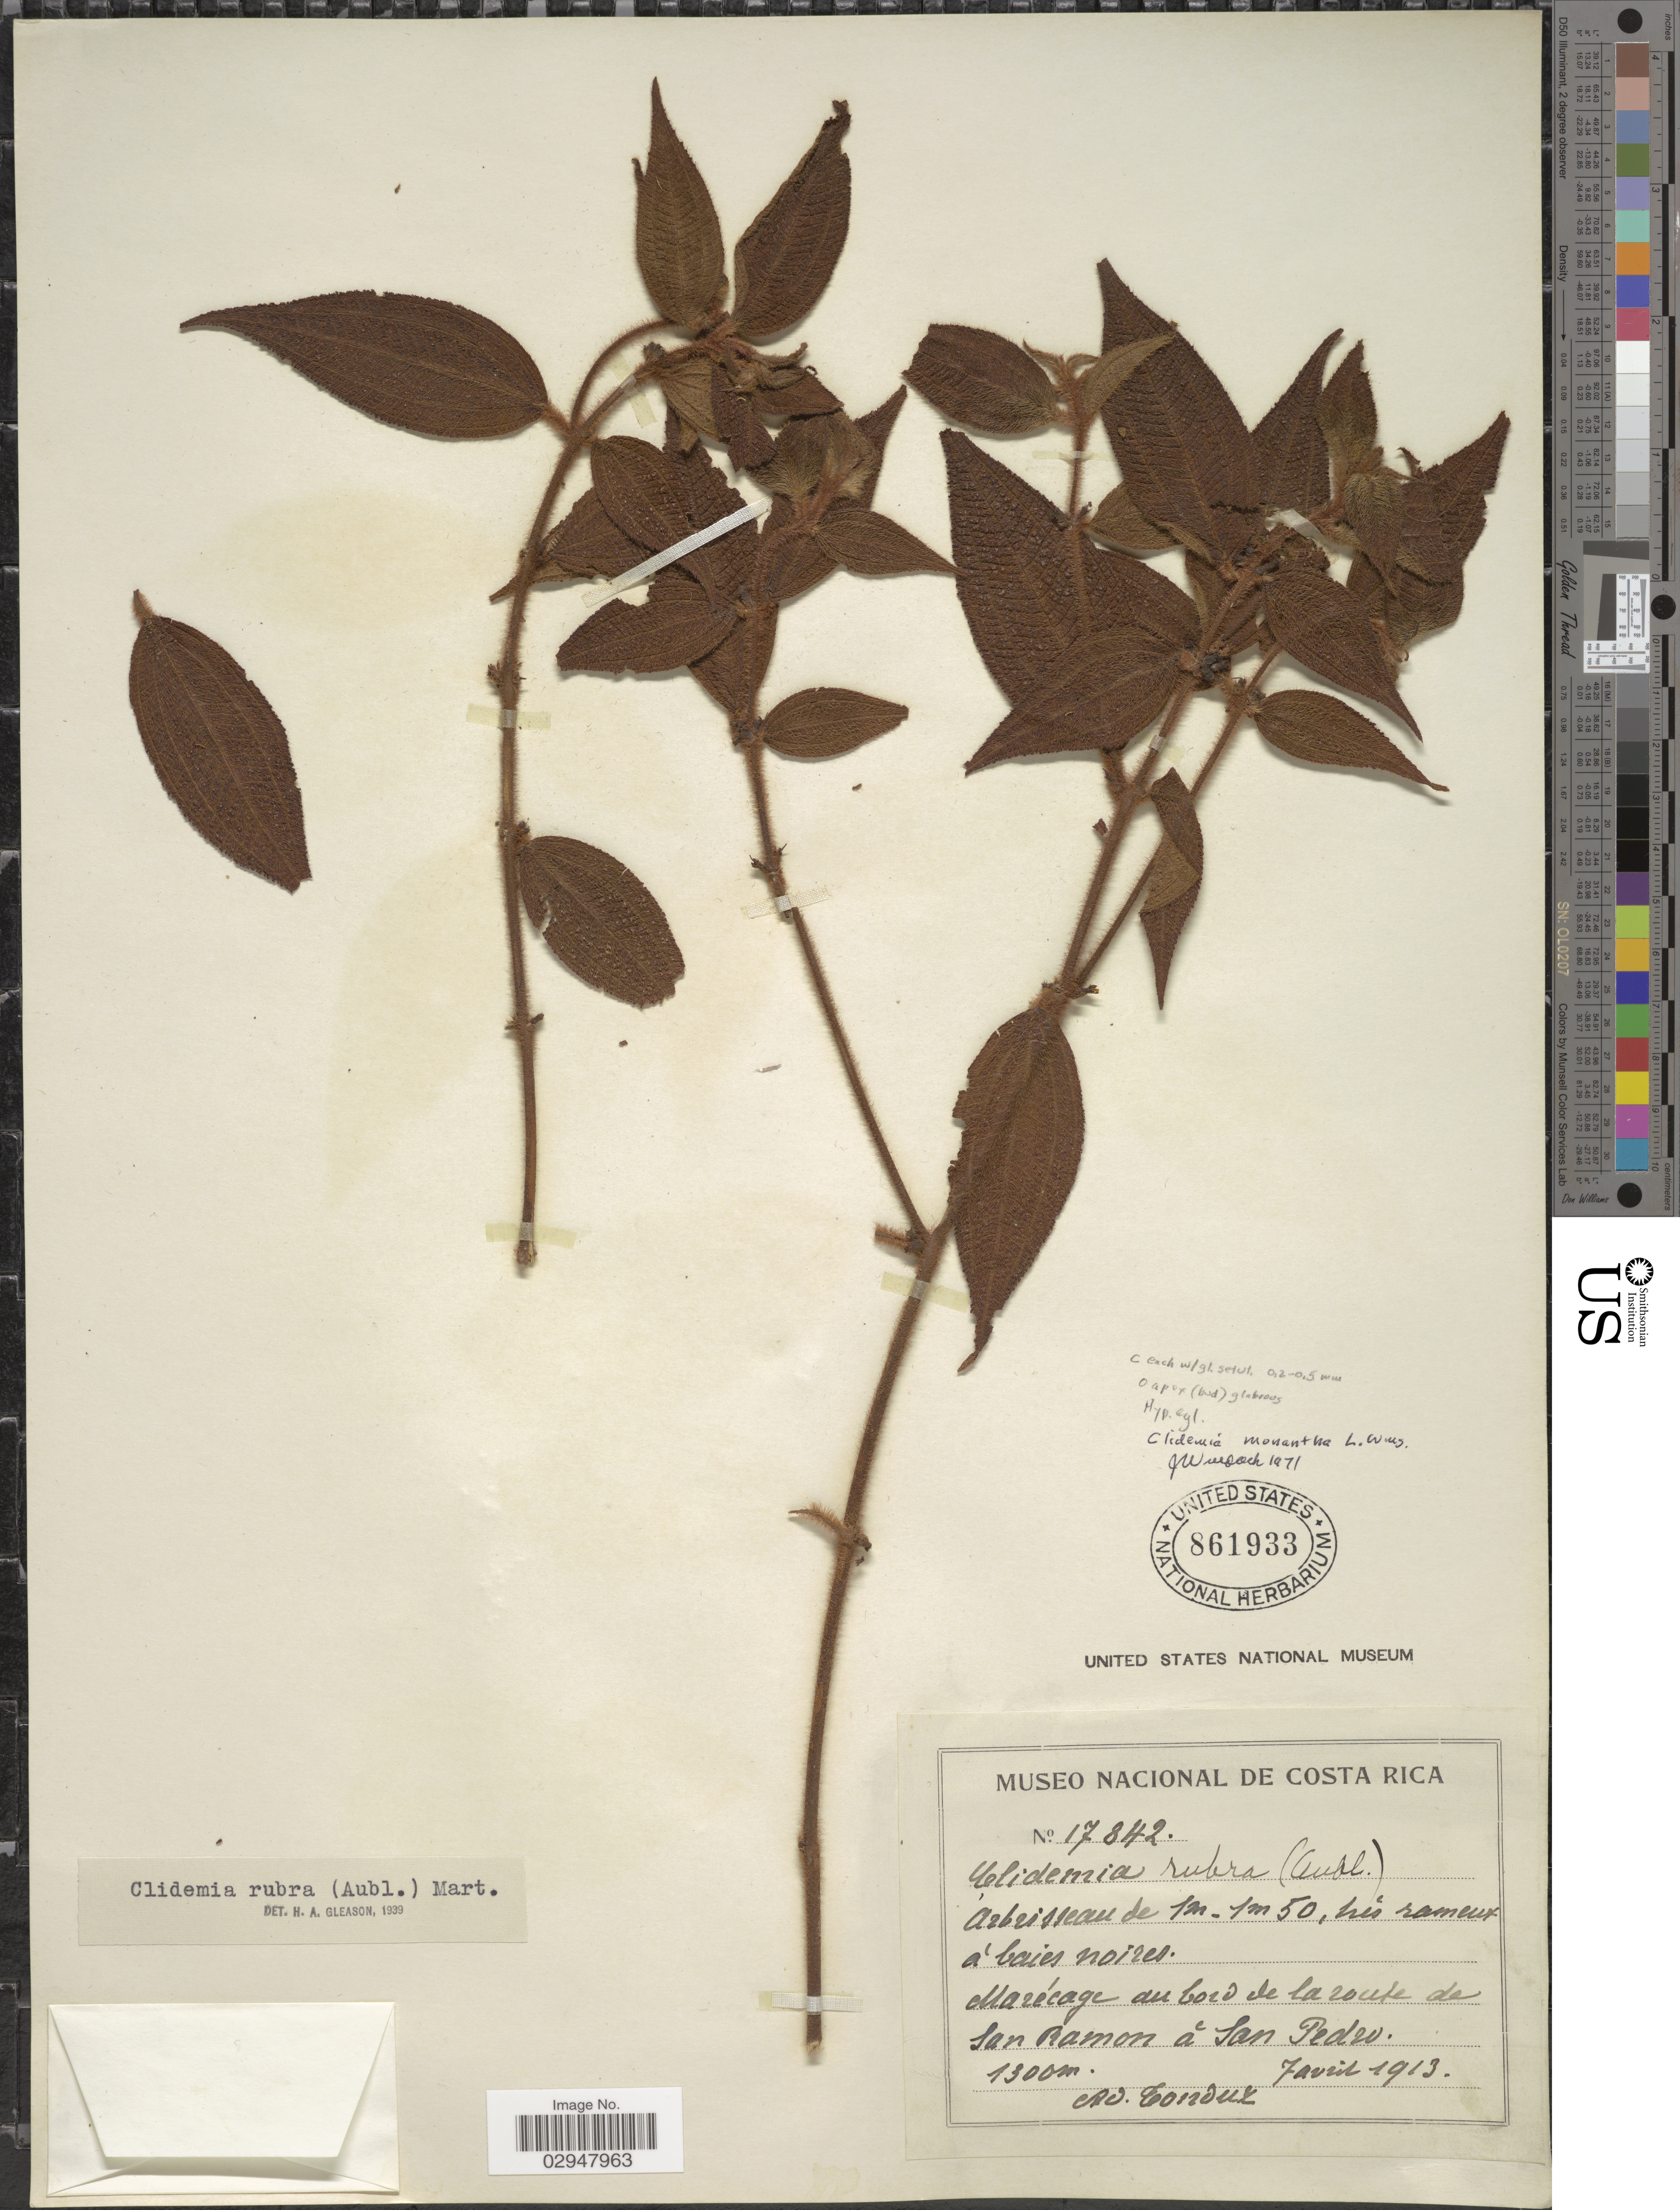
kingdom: Plantae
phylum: Tracheophyta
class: Magnoliopsida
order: Myrtales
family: Melastomataceae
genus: Clidemia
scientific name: Clidemia monantha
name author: L.O. Williams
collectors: A. Tonduz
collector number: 17842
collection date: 1913-04-07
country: Costa Rica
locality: Marécage du bord de la route de San Ramon á San Pedro.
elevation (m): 1300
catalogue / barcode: US 861933